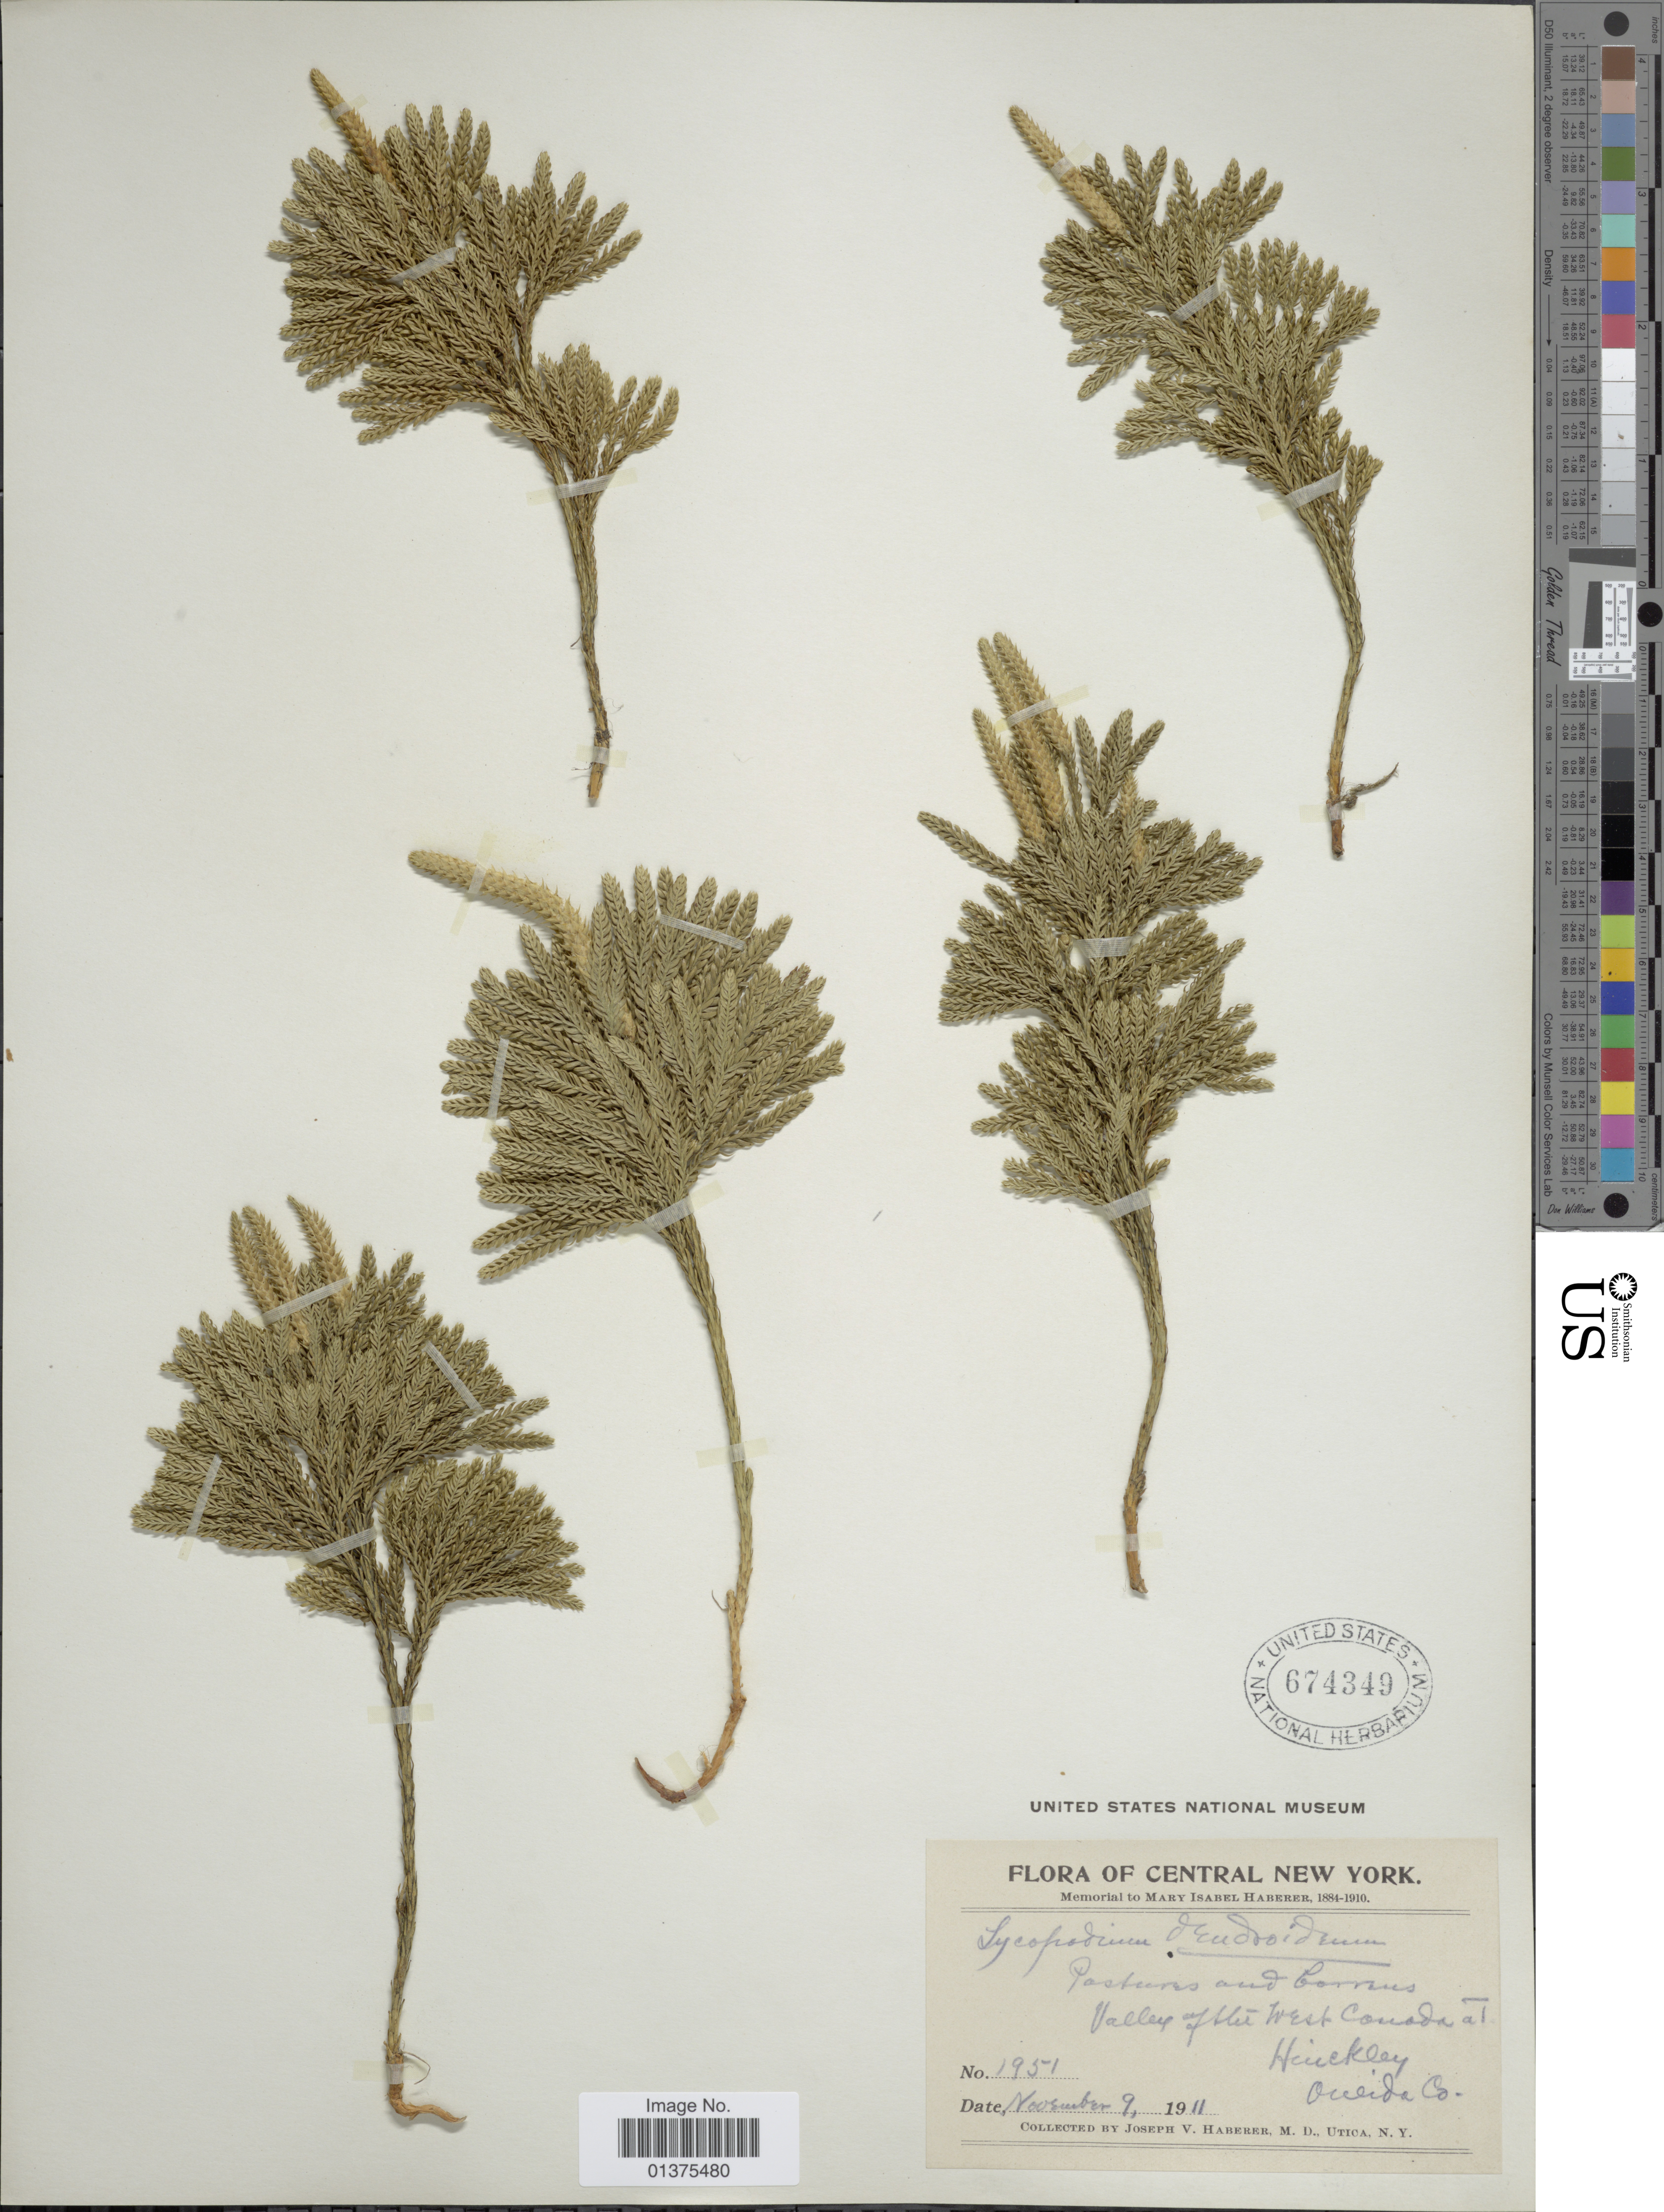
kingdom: Plantae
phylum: Tracheophyta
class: Lycopodiopsida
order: Lycopodiales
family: Lycopodiaceae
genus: Dendrolycopodium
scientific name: Dendrolycopodium obscurum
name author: (L.) A. Haines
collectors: J. V. Haberer & M. Utica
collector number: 1951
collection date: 1911-11-09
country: United States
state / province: New York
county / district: Oneida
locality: Central New York, Valley of the West Canada at Hinckley Oneida Co.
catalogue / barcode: US 674349